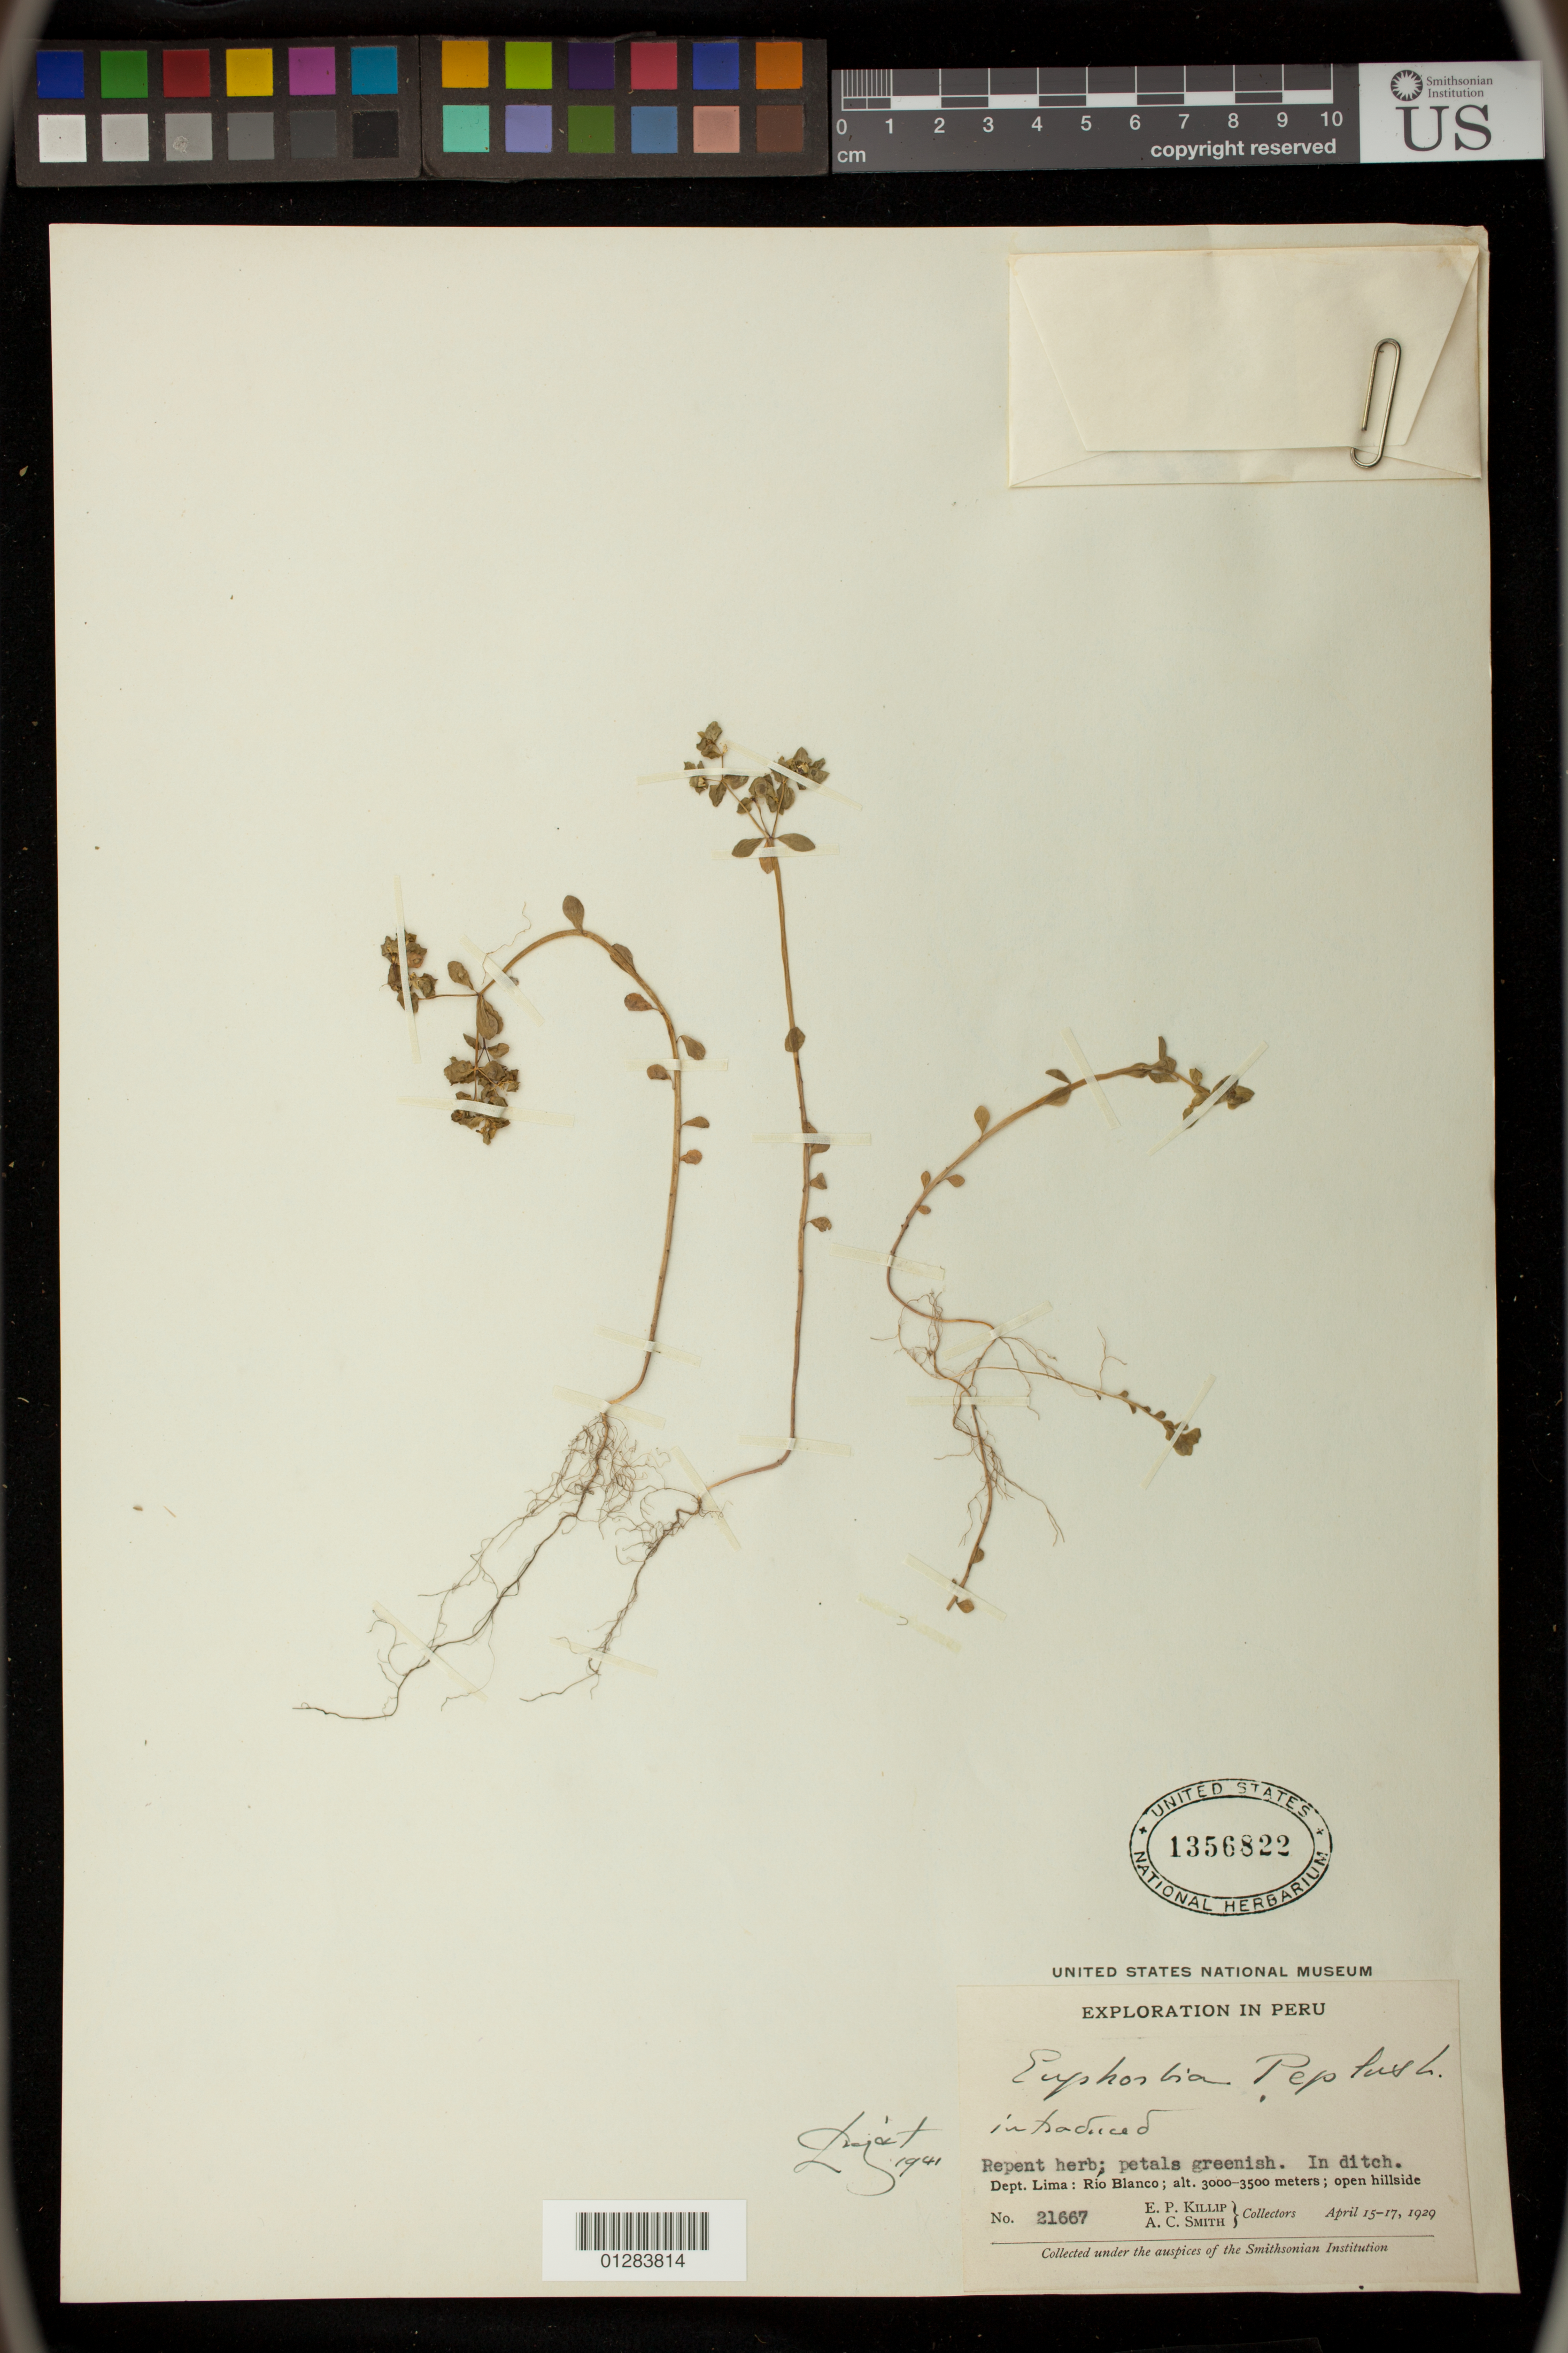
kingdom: Plantae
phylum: Tracheophyta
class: Magnoliopsida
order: Malpighiales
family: Euphorbiaceae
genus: Euphorbia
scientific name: Euphorbia peplus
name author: L.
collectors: E. P. Killip & A. C. Smith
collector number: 21667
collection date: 1929-04-15/1929-04-17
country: Peru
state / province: Lima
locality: Rio Blanco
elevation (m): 3000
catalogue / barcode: US 1356822